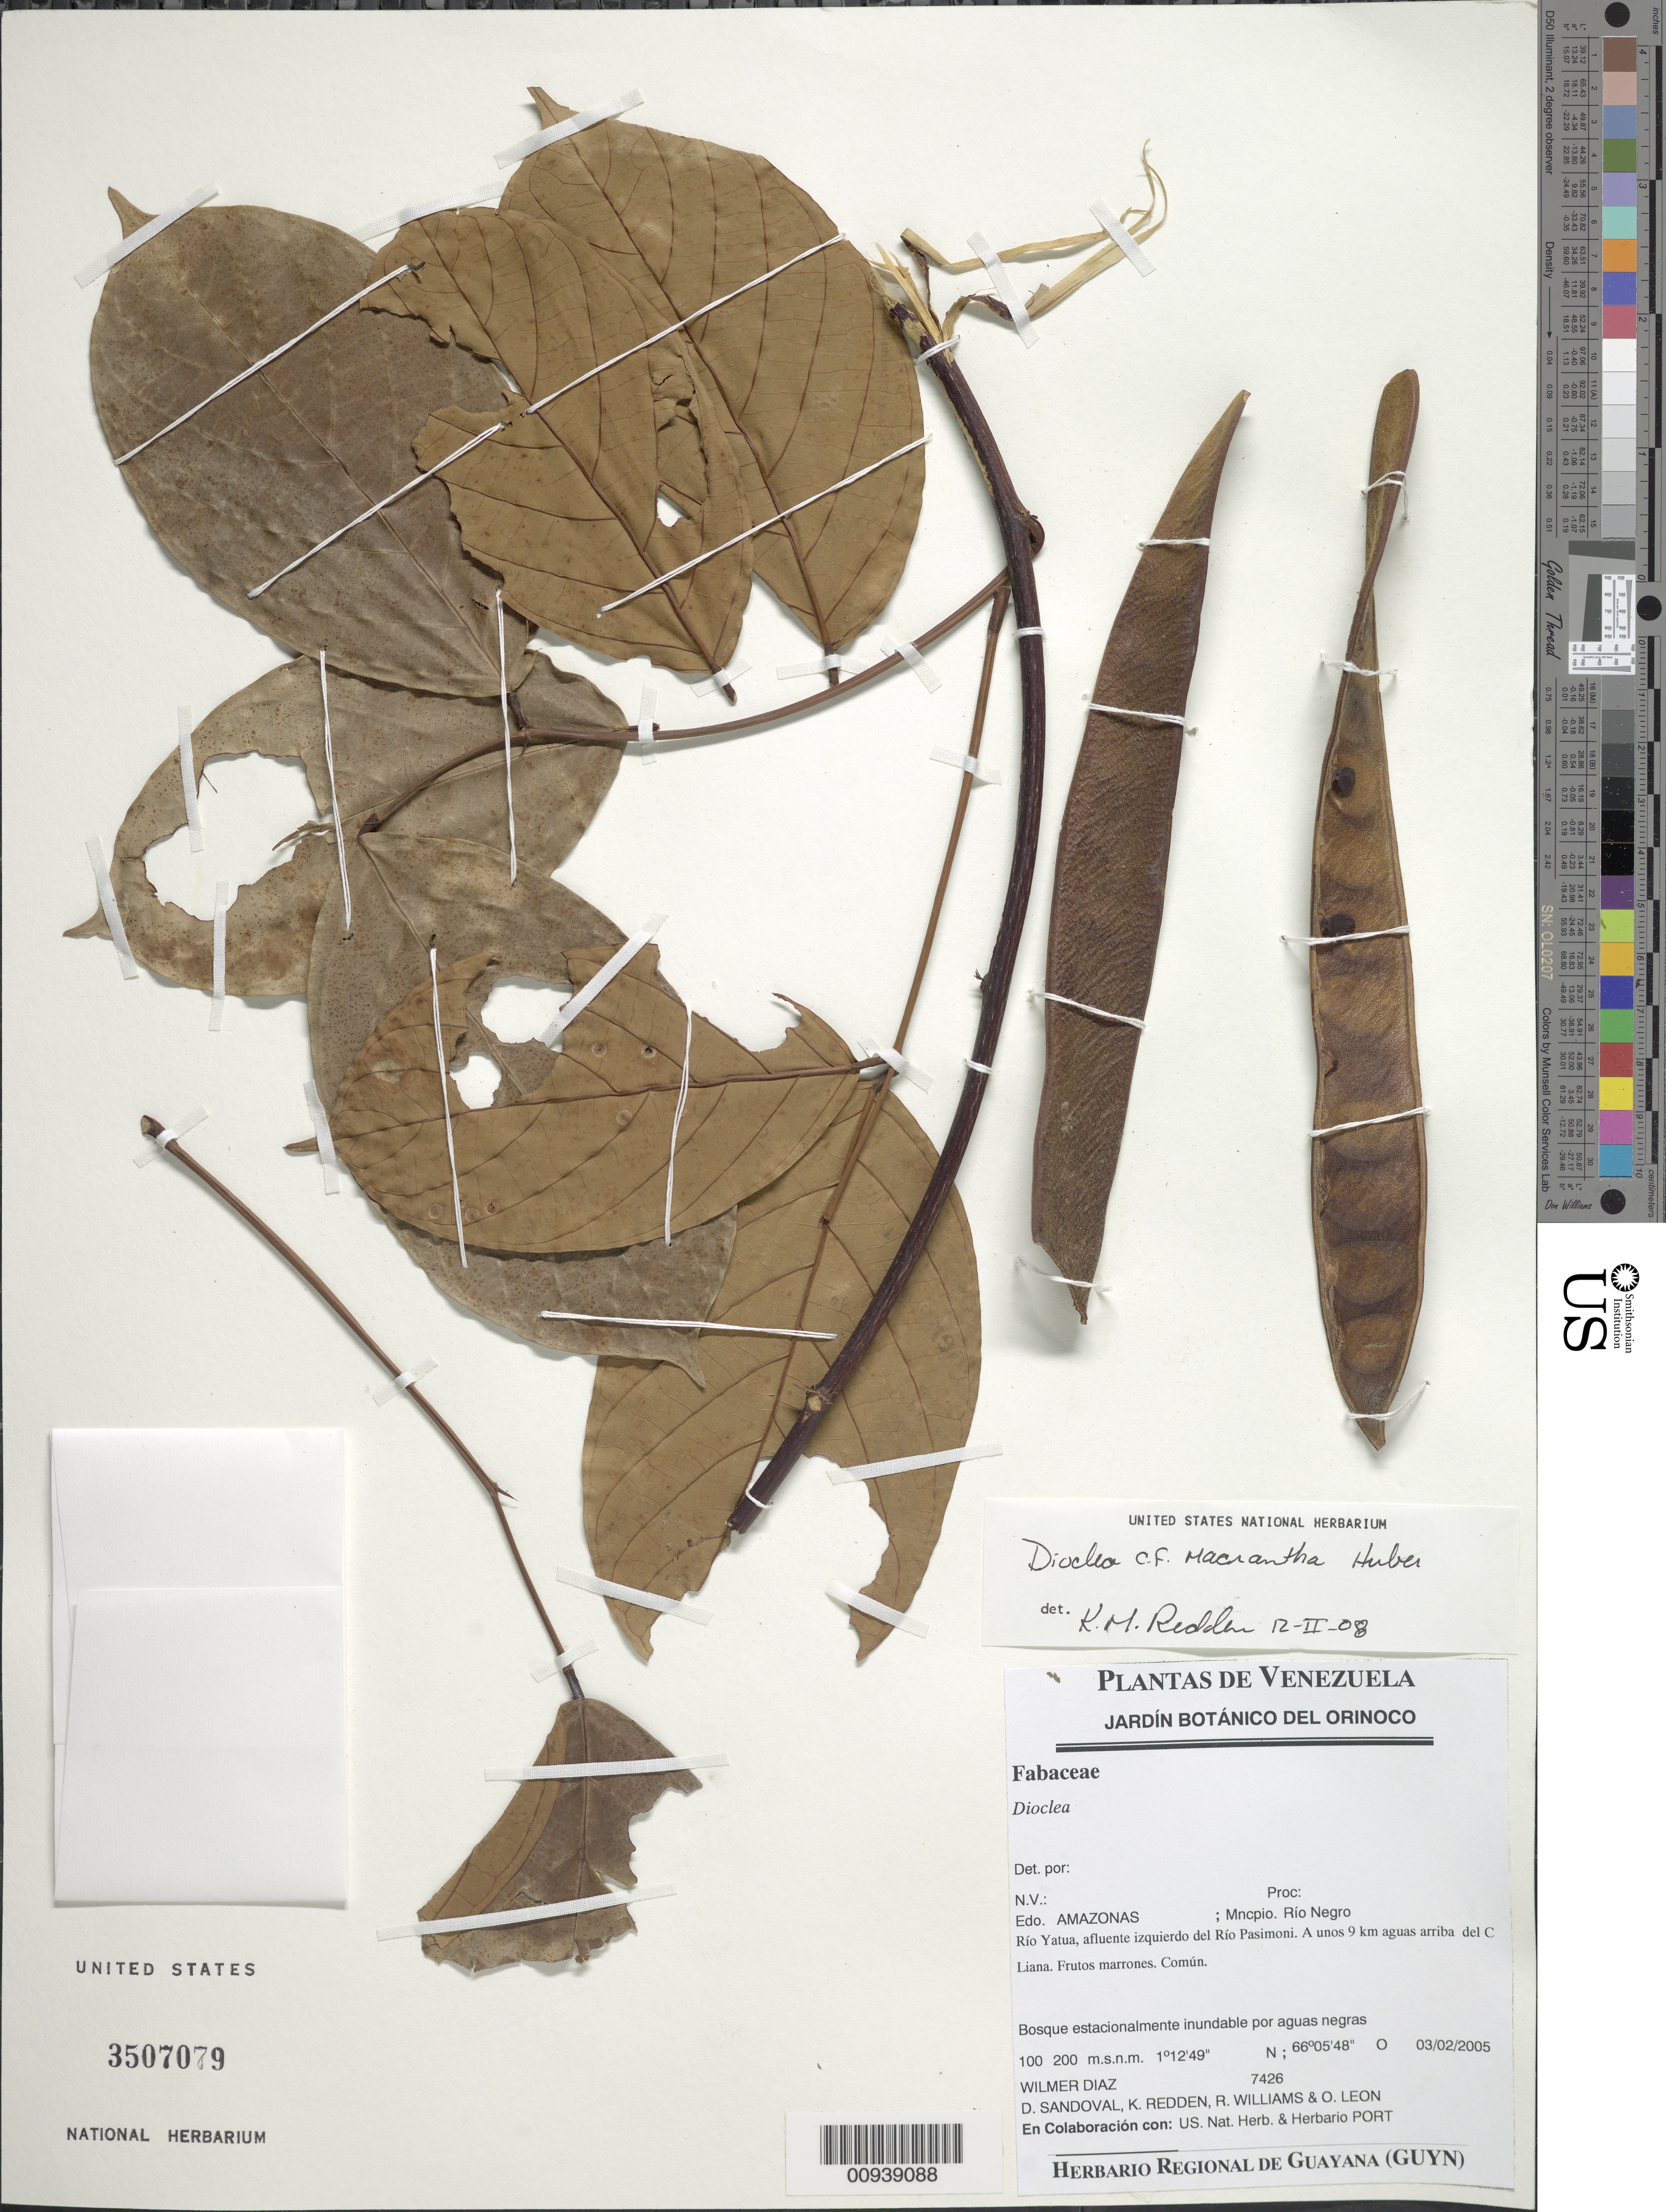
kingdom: Plantae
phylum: Tracheophyta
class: Magnoliopsida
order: Fabales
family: Fabaceae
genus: Dioclea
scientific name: Dioclea macrantha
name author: Huber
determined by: Redden, K. M.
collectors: W. Díaz P., D. Sandoval, K. M. Redden, R. Williams & O. León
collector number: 7426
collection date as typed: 3-Feb-05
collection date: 2005-02-03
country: Venezuela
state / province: Amazonas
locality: Mun. Río Negro, Río Yatua, afluente izquierdo del Río Pasimoni, 9 km aguas arriba del Campamento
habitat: Bosque estacionalmente inundable por aguas negras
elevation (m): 100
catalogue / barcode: US 3507079